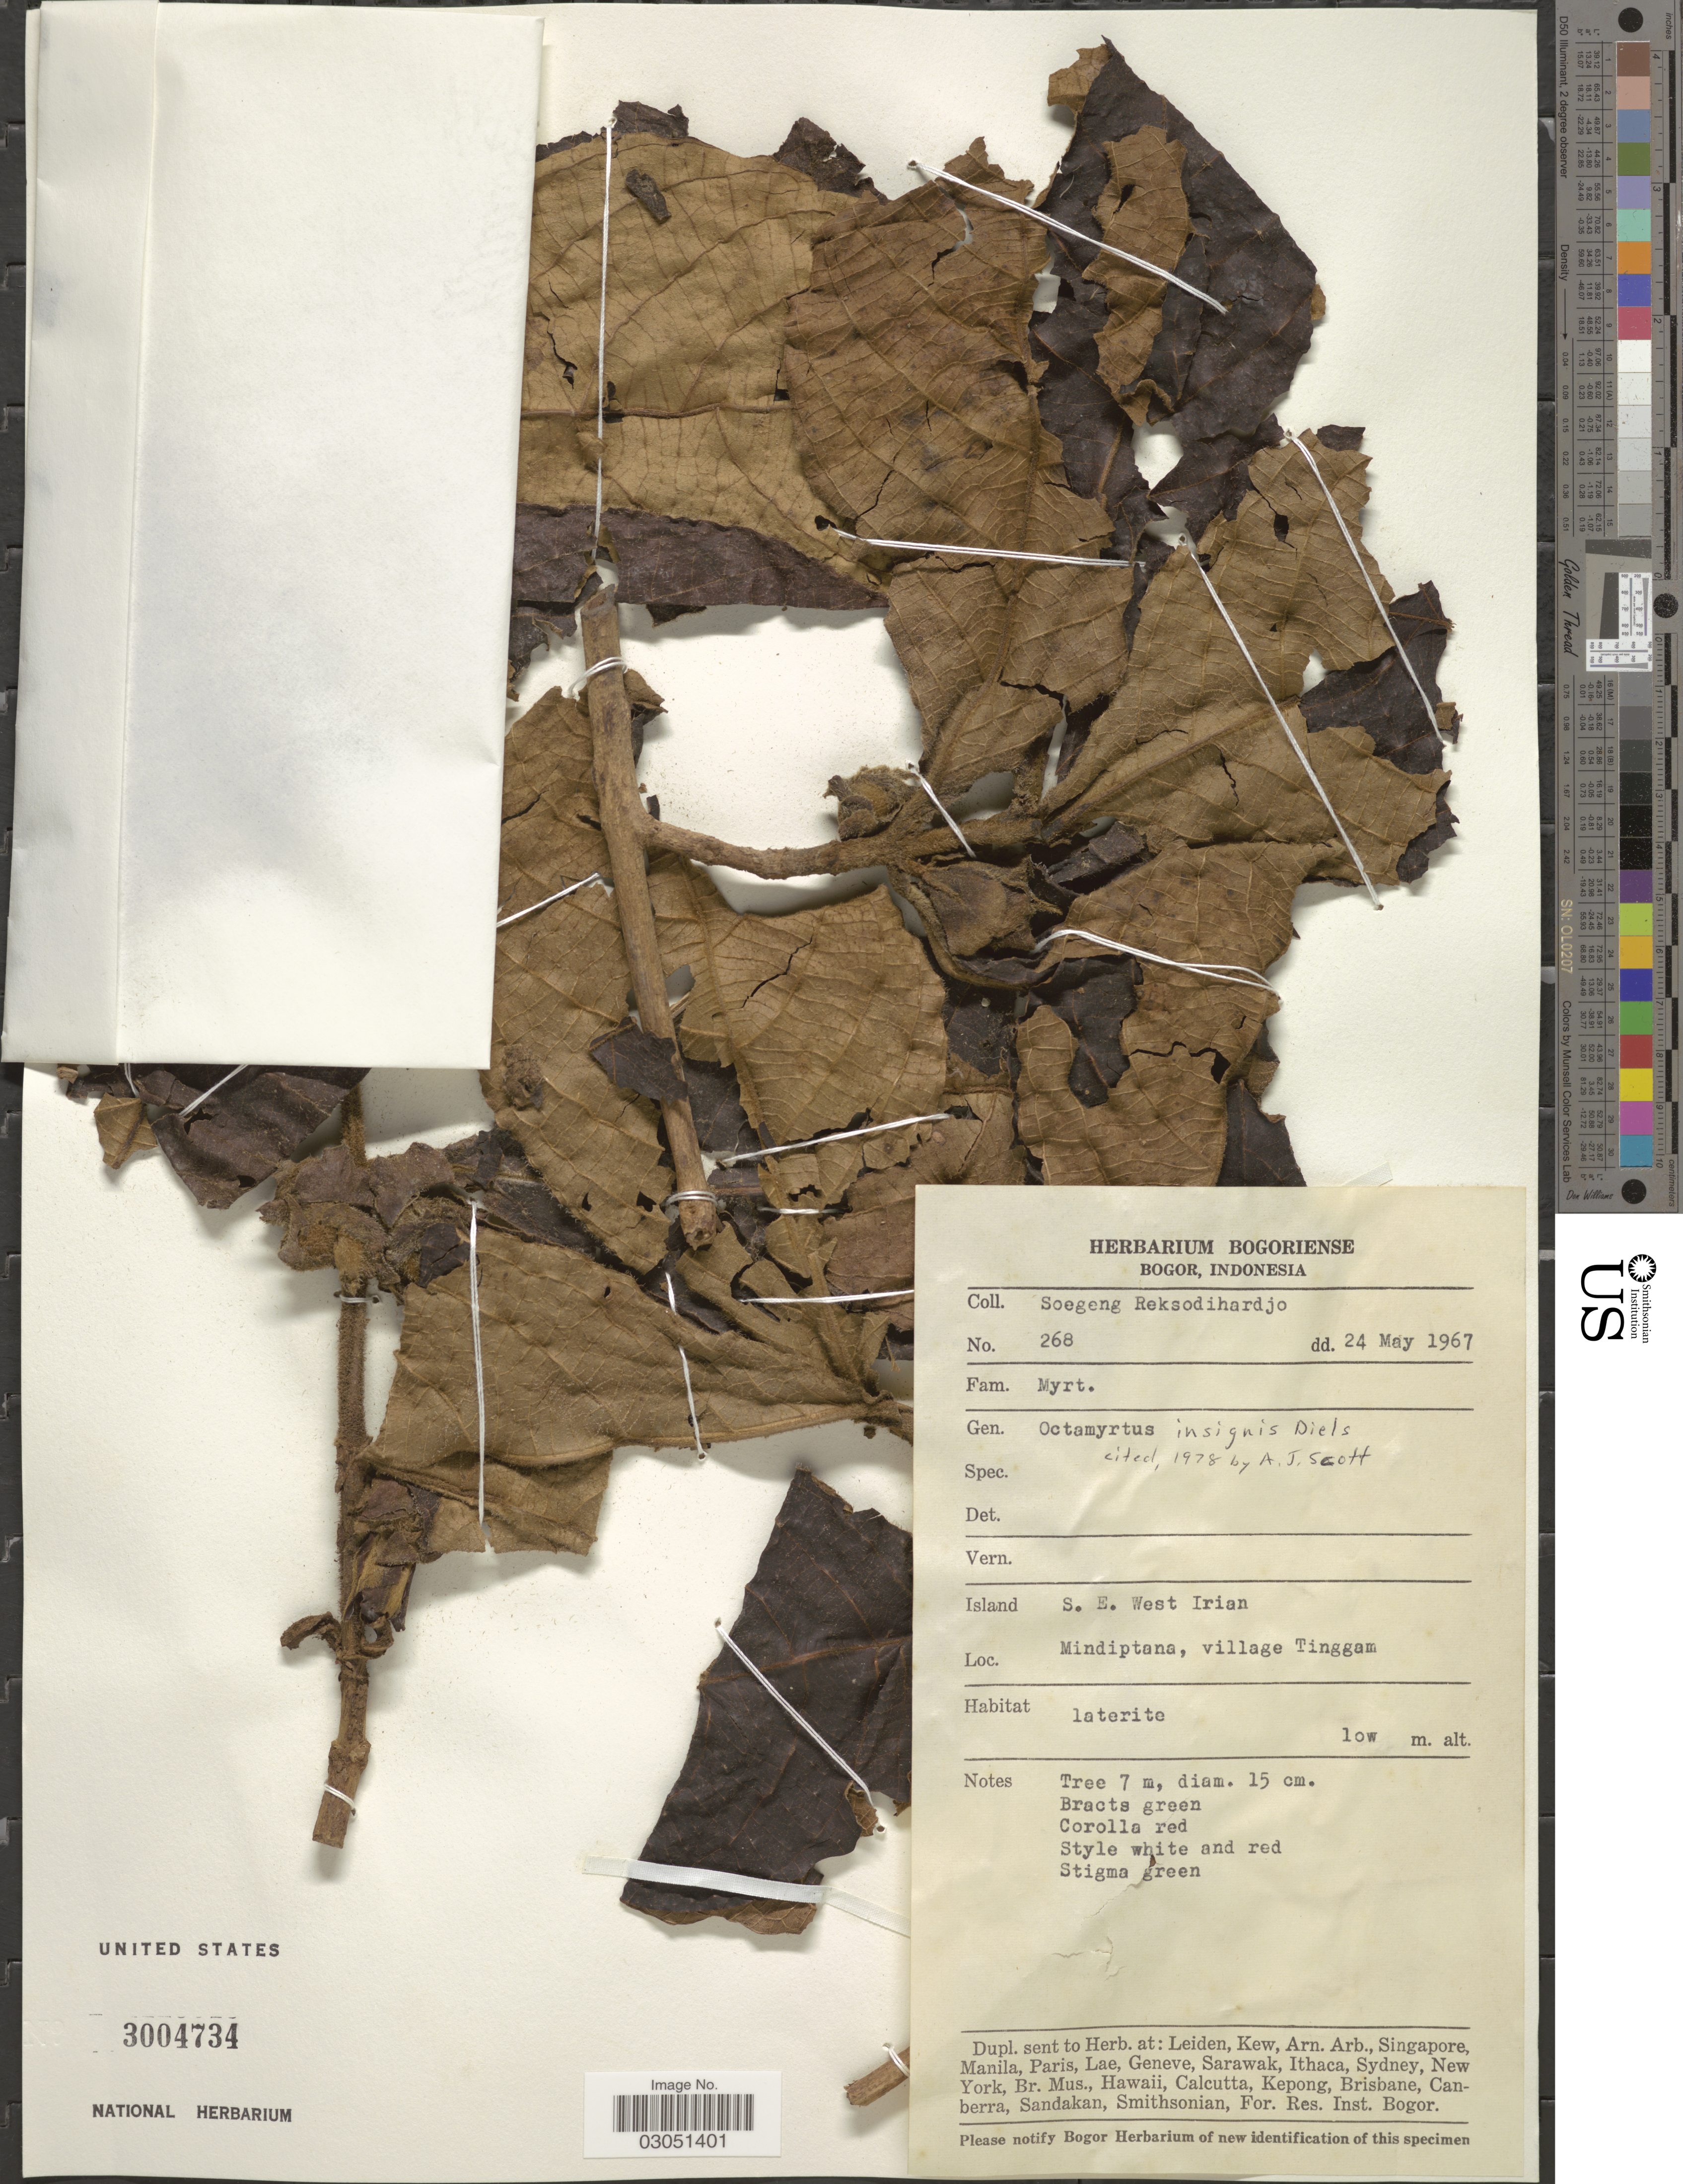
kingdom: Plantae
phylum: Tracheophyta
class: Magnoliopsida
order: Myrtales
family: Myrtaceae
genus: Octamyrtus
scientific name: Octamyrtus insignis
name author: Diels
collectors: S. Reksodihardjo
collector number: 268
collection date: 1967-05-24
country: Indonesia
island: New Guinea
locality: Island S.E. West Irian, Mindiptana, village Tinggam.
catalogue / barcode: US 3004734